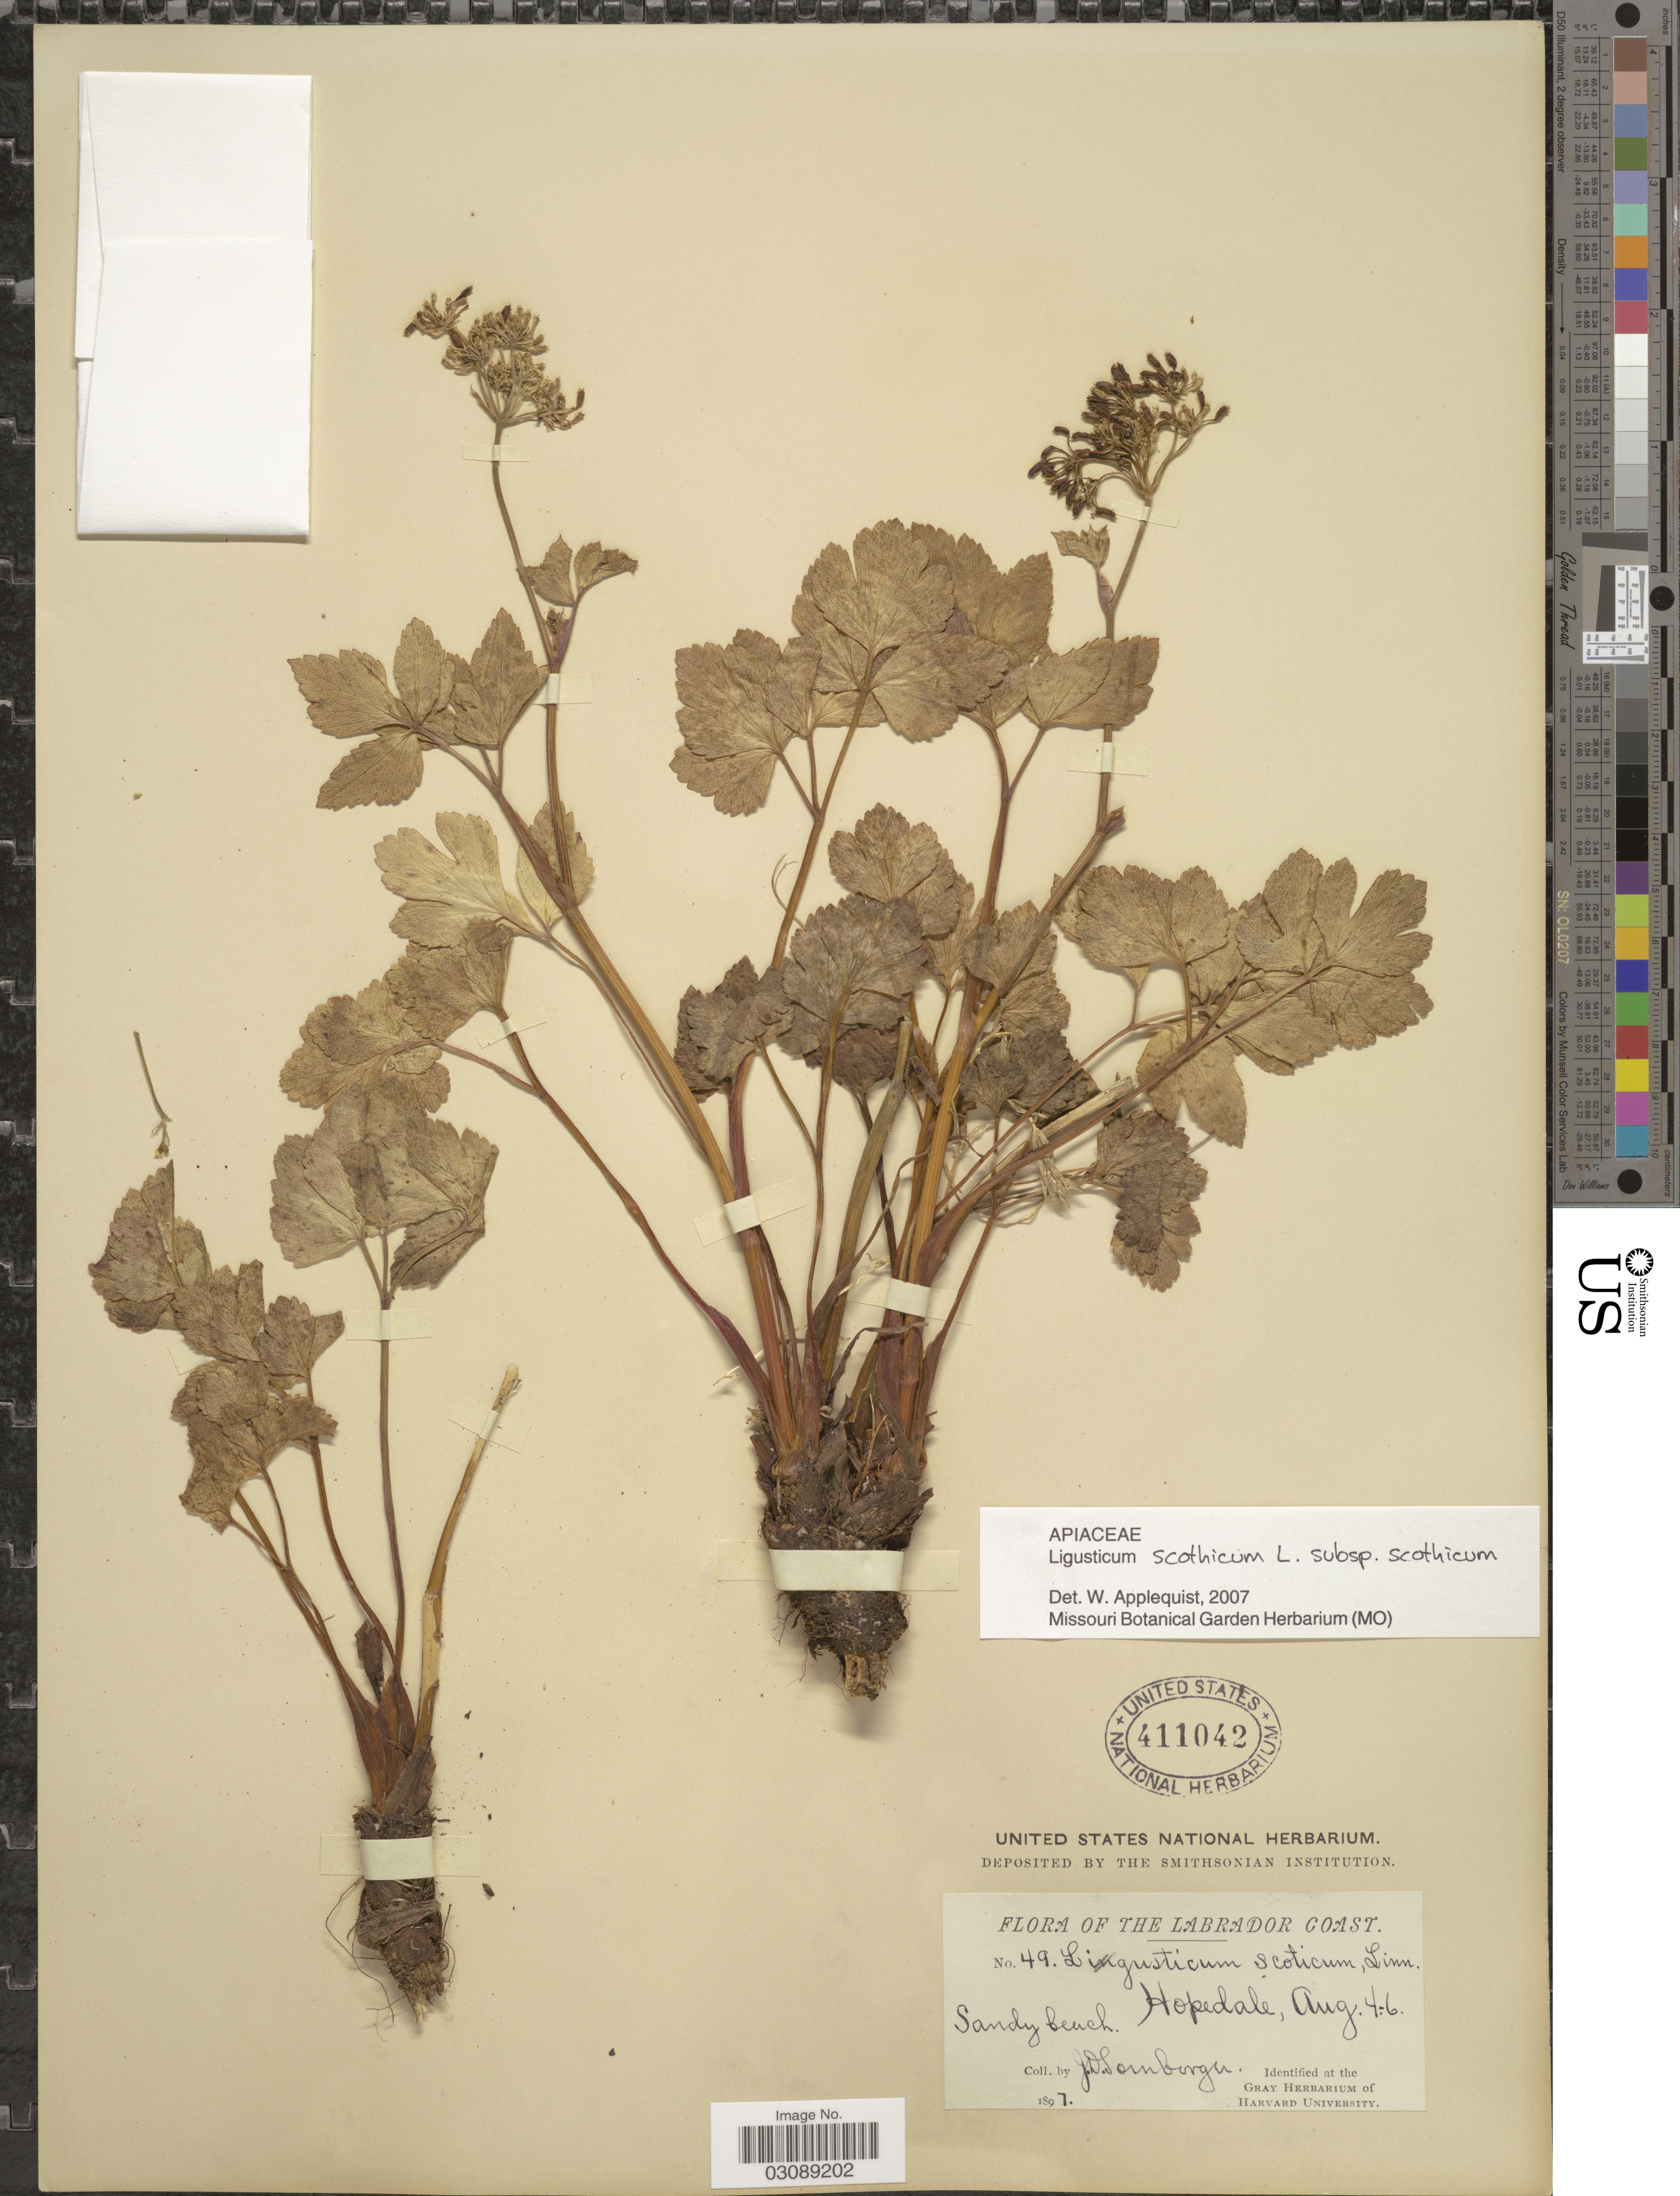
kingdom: Plantae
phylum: Tracheophyta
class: Magnoliopsida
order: Apiales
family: Apiaceae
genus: Ligusticum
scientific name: Ligusticum scoticum subsp. scoticum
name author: L.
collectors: J. Sornborger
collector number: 49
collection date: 1897-08-04/1897-08-06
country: Canada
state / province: Newfoundland and Labrador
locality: The Labrador Coast. Hopedale, Sandy beach.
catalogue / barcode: US 411042